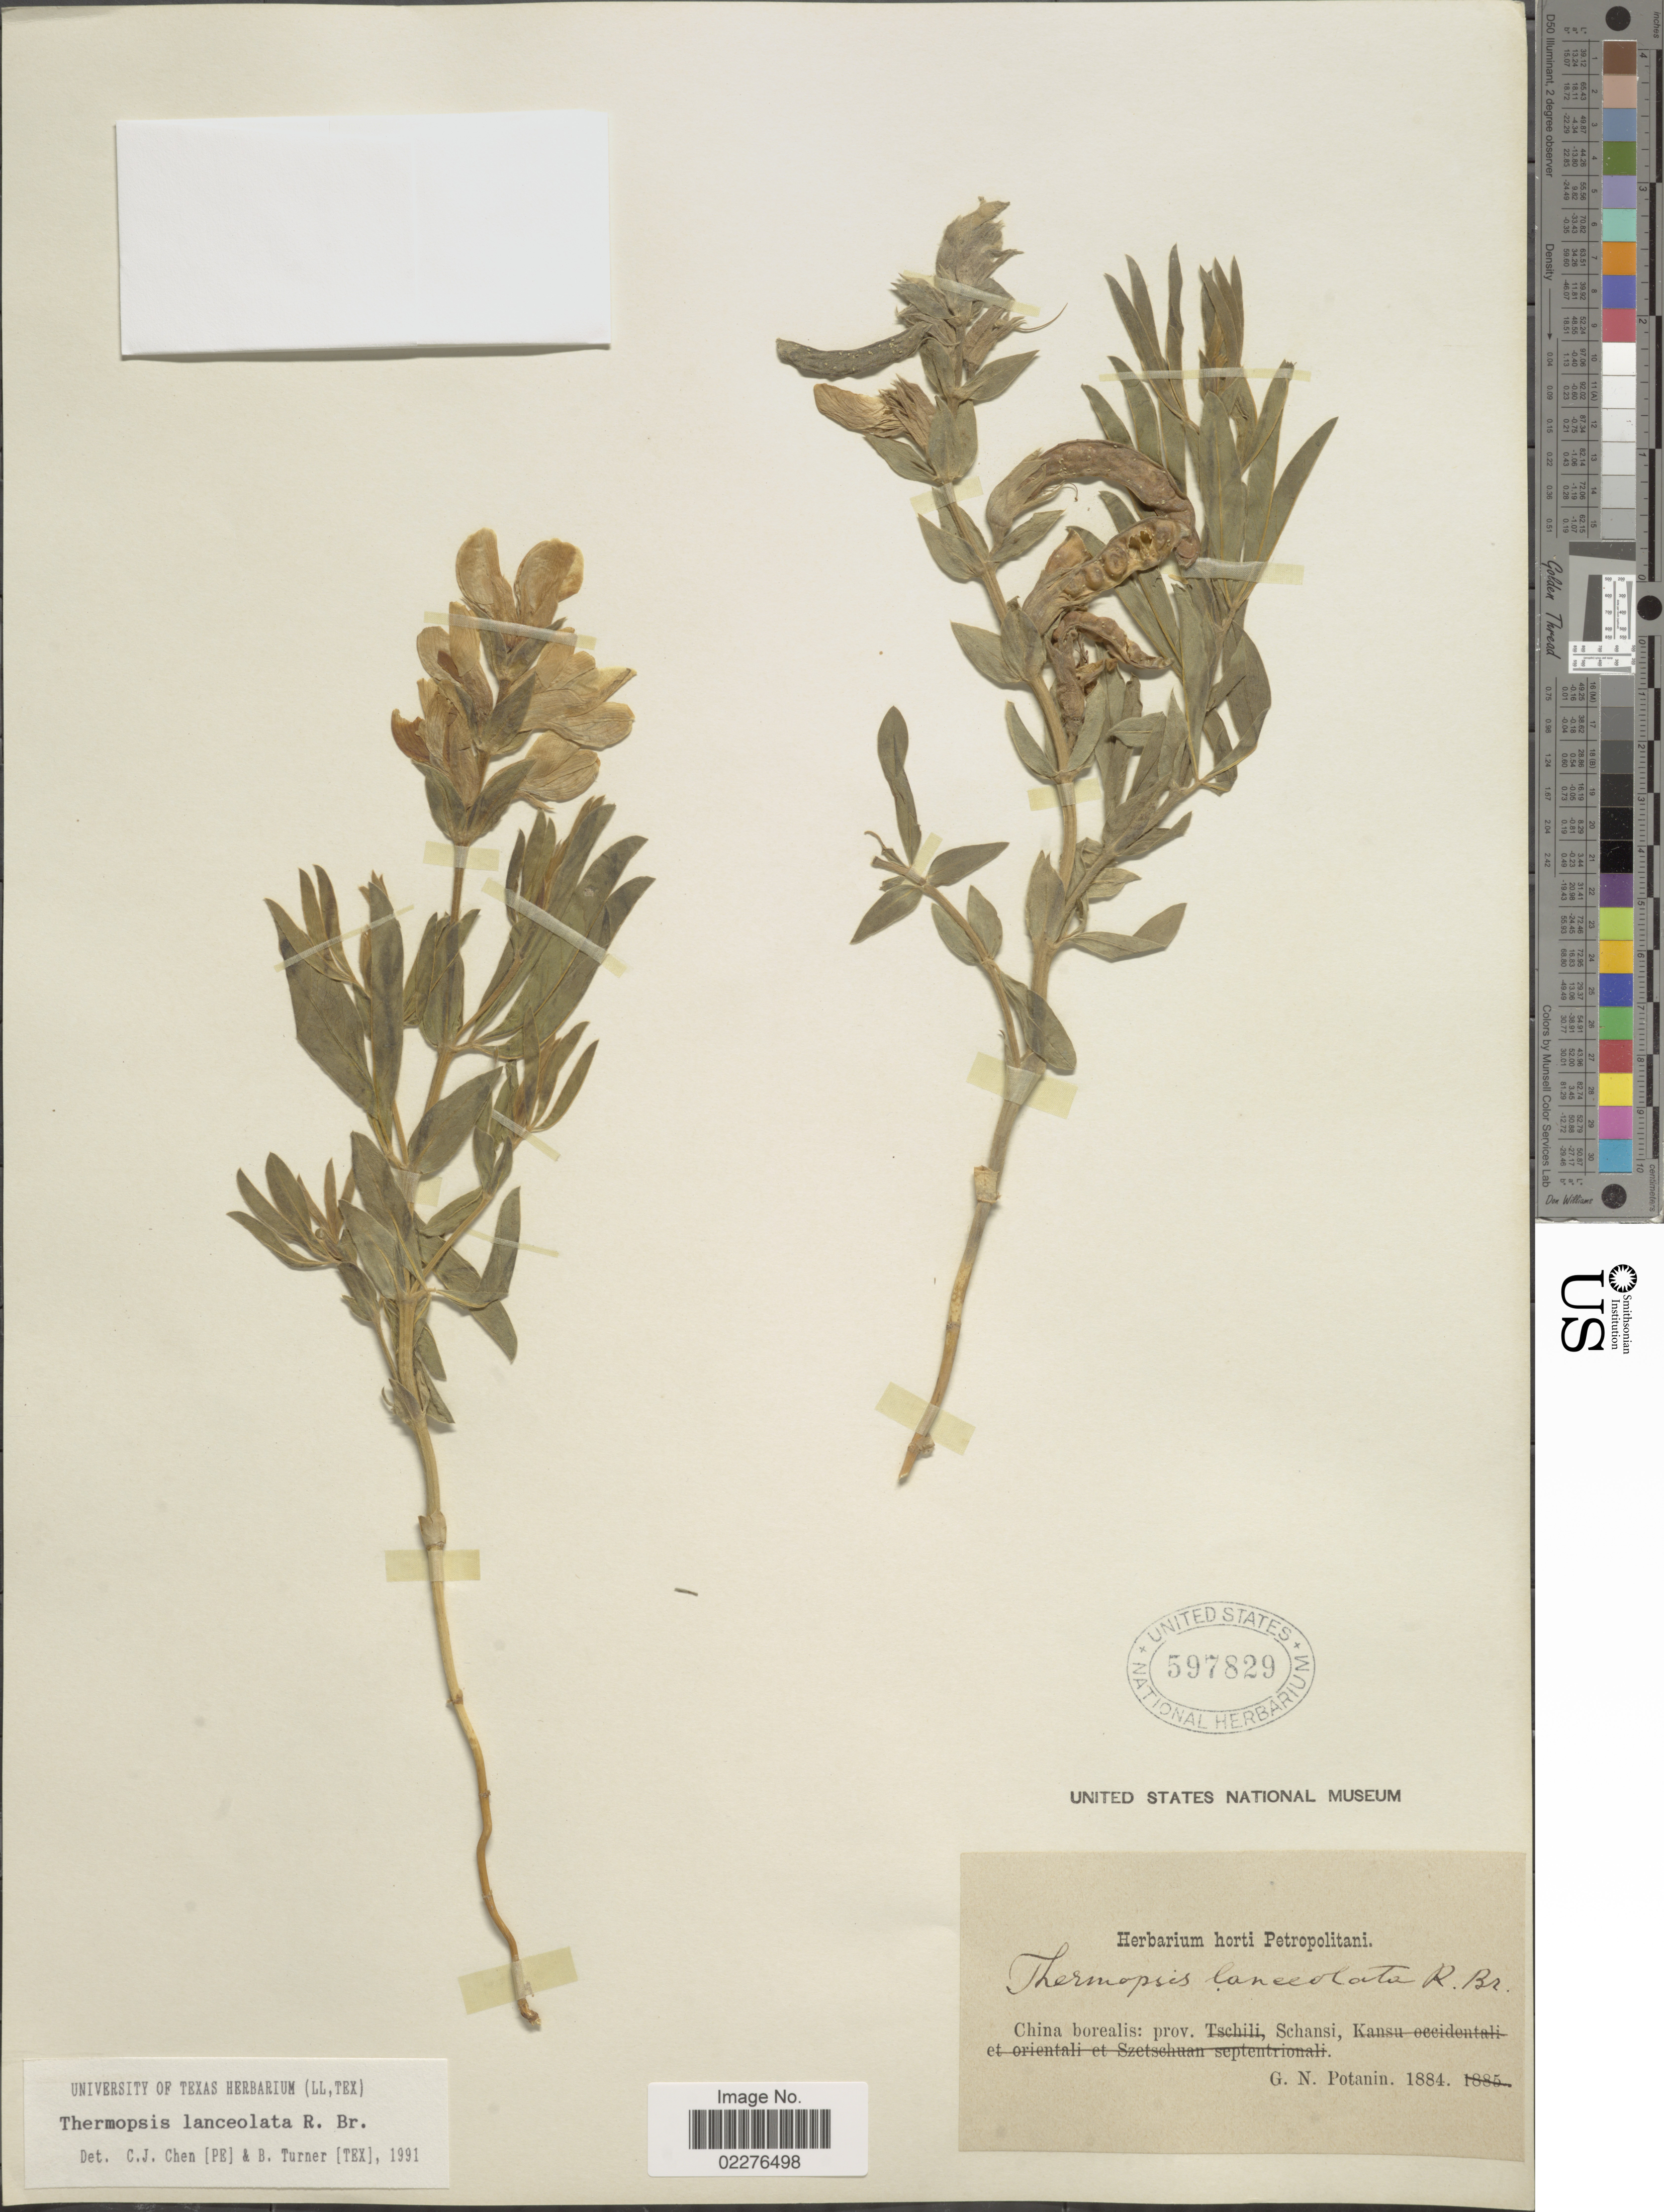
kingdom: Plantae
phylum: Tracheophyta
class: Magnoliopsida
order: Fabales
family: Fabaceae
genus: Thermopsis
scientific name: Thermopsis lanceolata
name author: R. Br.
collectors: G. Potanin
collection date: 1884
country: China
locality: China borealis: prov. Schansi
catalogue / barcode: US 597829